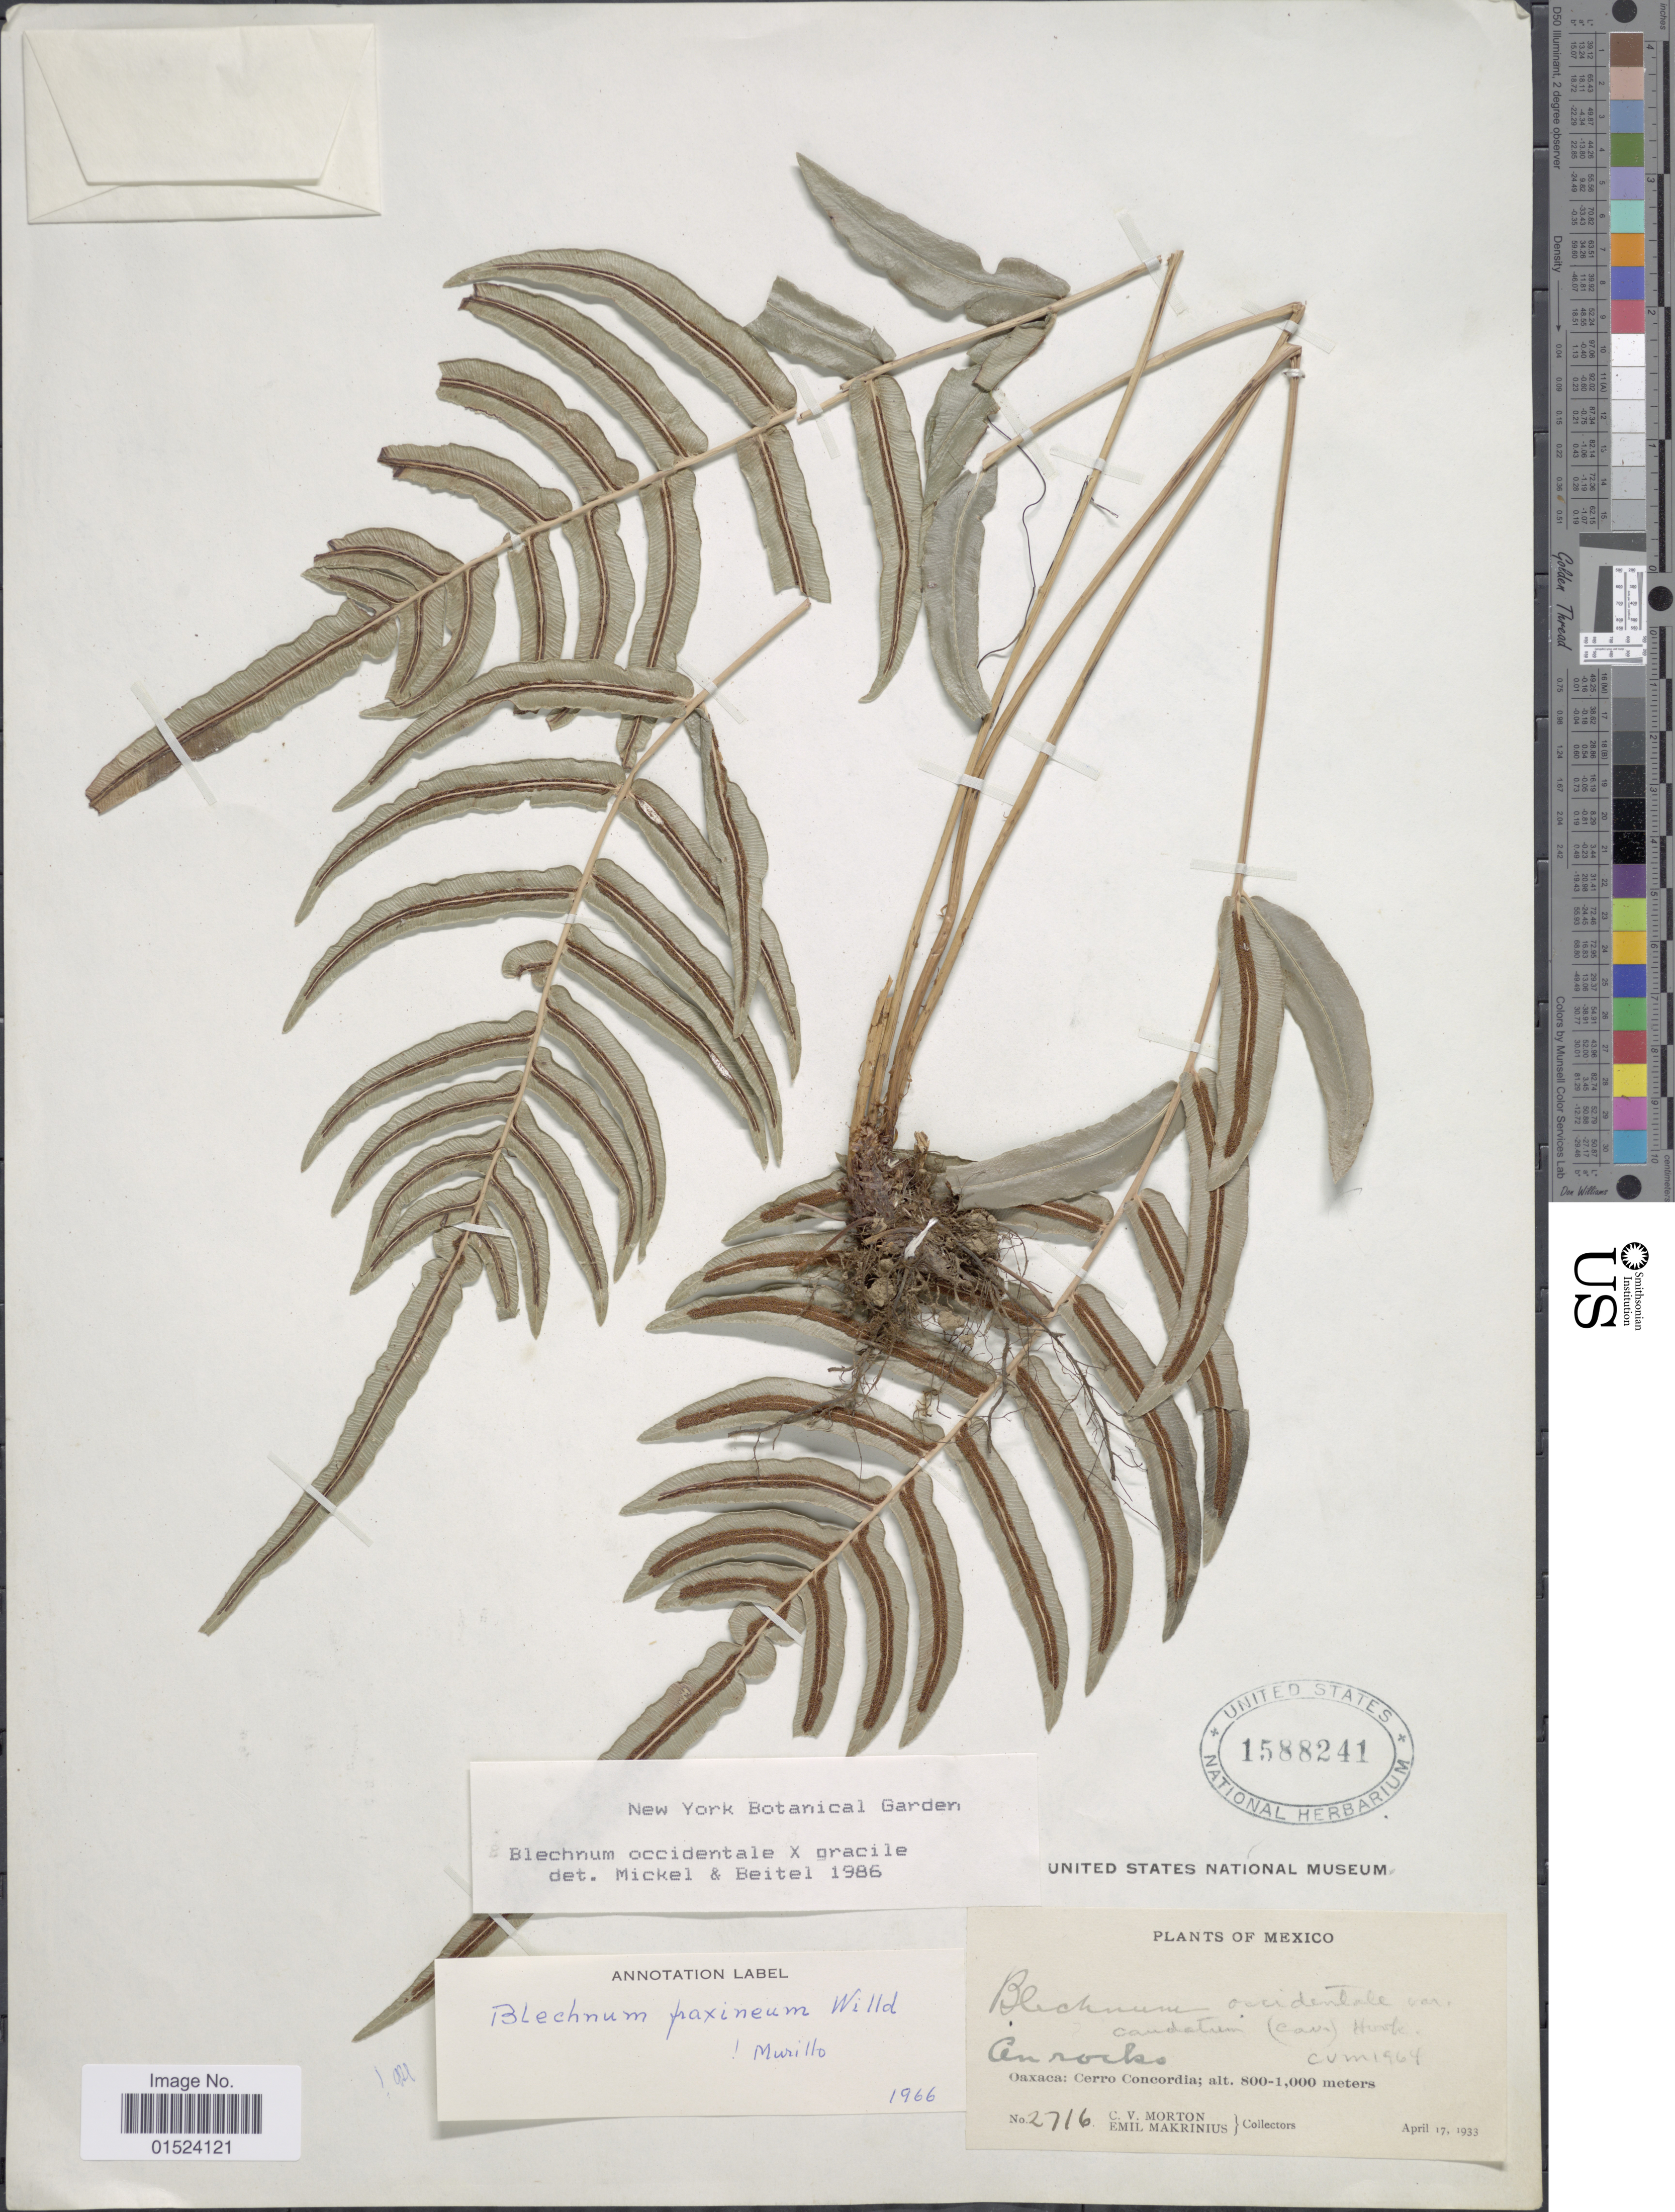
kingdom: Plantae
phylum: Tracheophyta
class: Polypodiopsida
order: Polypodiales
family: Blechnaceae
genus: Blechnum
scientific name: Blechnum gracile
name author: Kaulf.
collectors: C. V. Morton & E. Makrinius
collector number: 2716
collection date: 1933-04-17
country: Mexico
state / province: Oaxaca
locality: Cerro Concordia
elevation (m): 800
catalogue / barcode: US 1588241